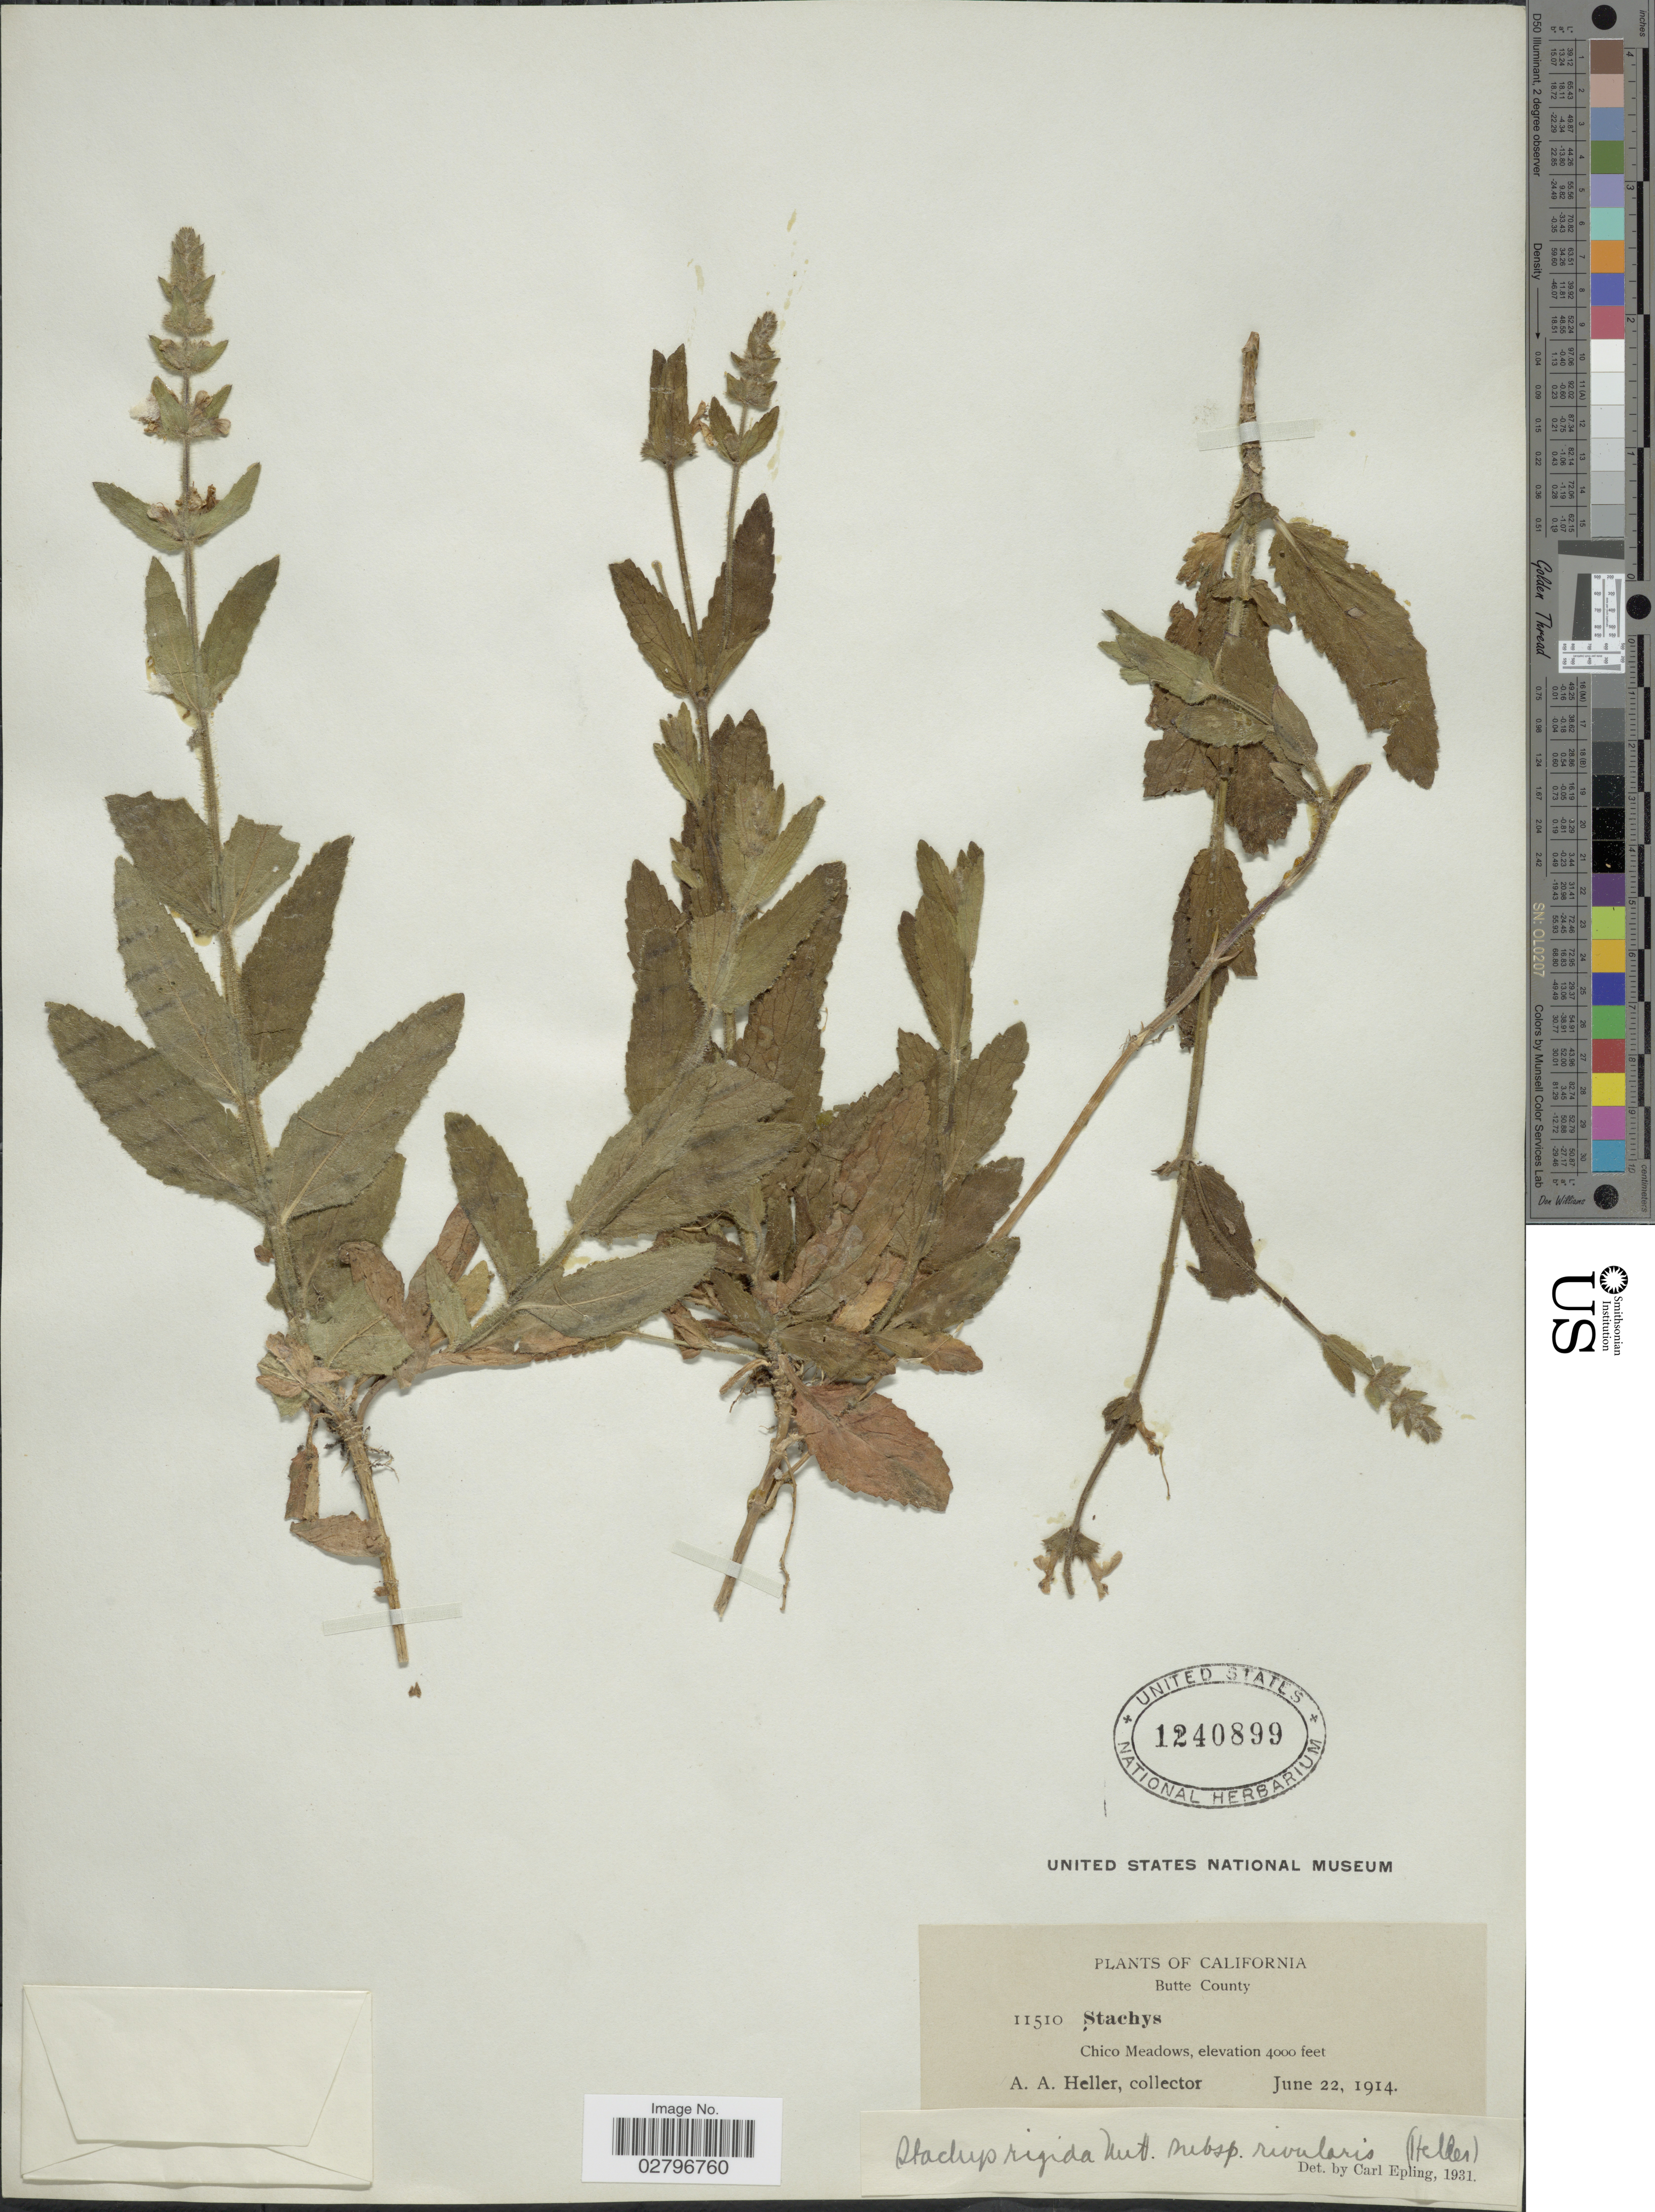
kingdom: Plantae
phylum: Tracheophyta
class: Magnoliopsida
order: Lamiales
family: Lamiaceae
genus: Stachys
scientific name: Stachys rigida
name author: Nutt. ex Benth.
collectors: A. A. Heller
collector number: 11510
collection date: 1914-06-22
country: United States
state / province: California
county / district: Butte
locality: Butte County, Chico Meadows.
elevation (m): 1219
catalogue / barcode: US 1240899